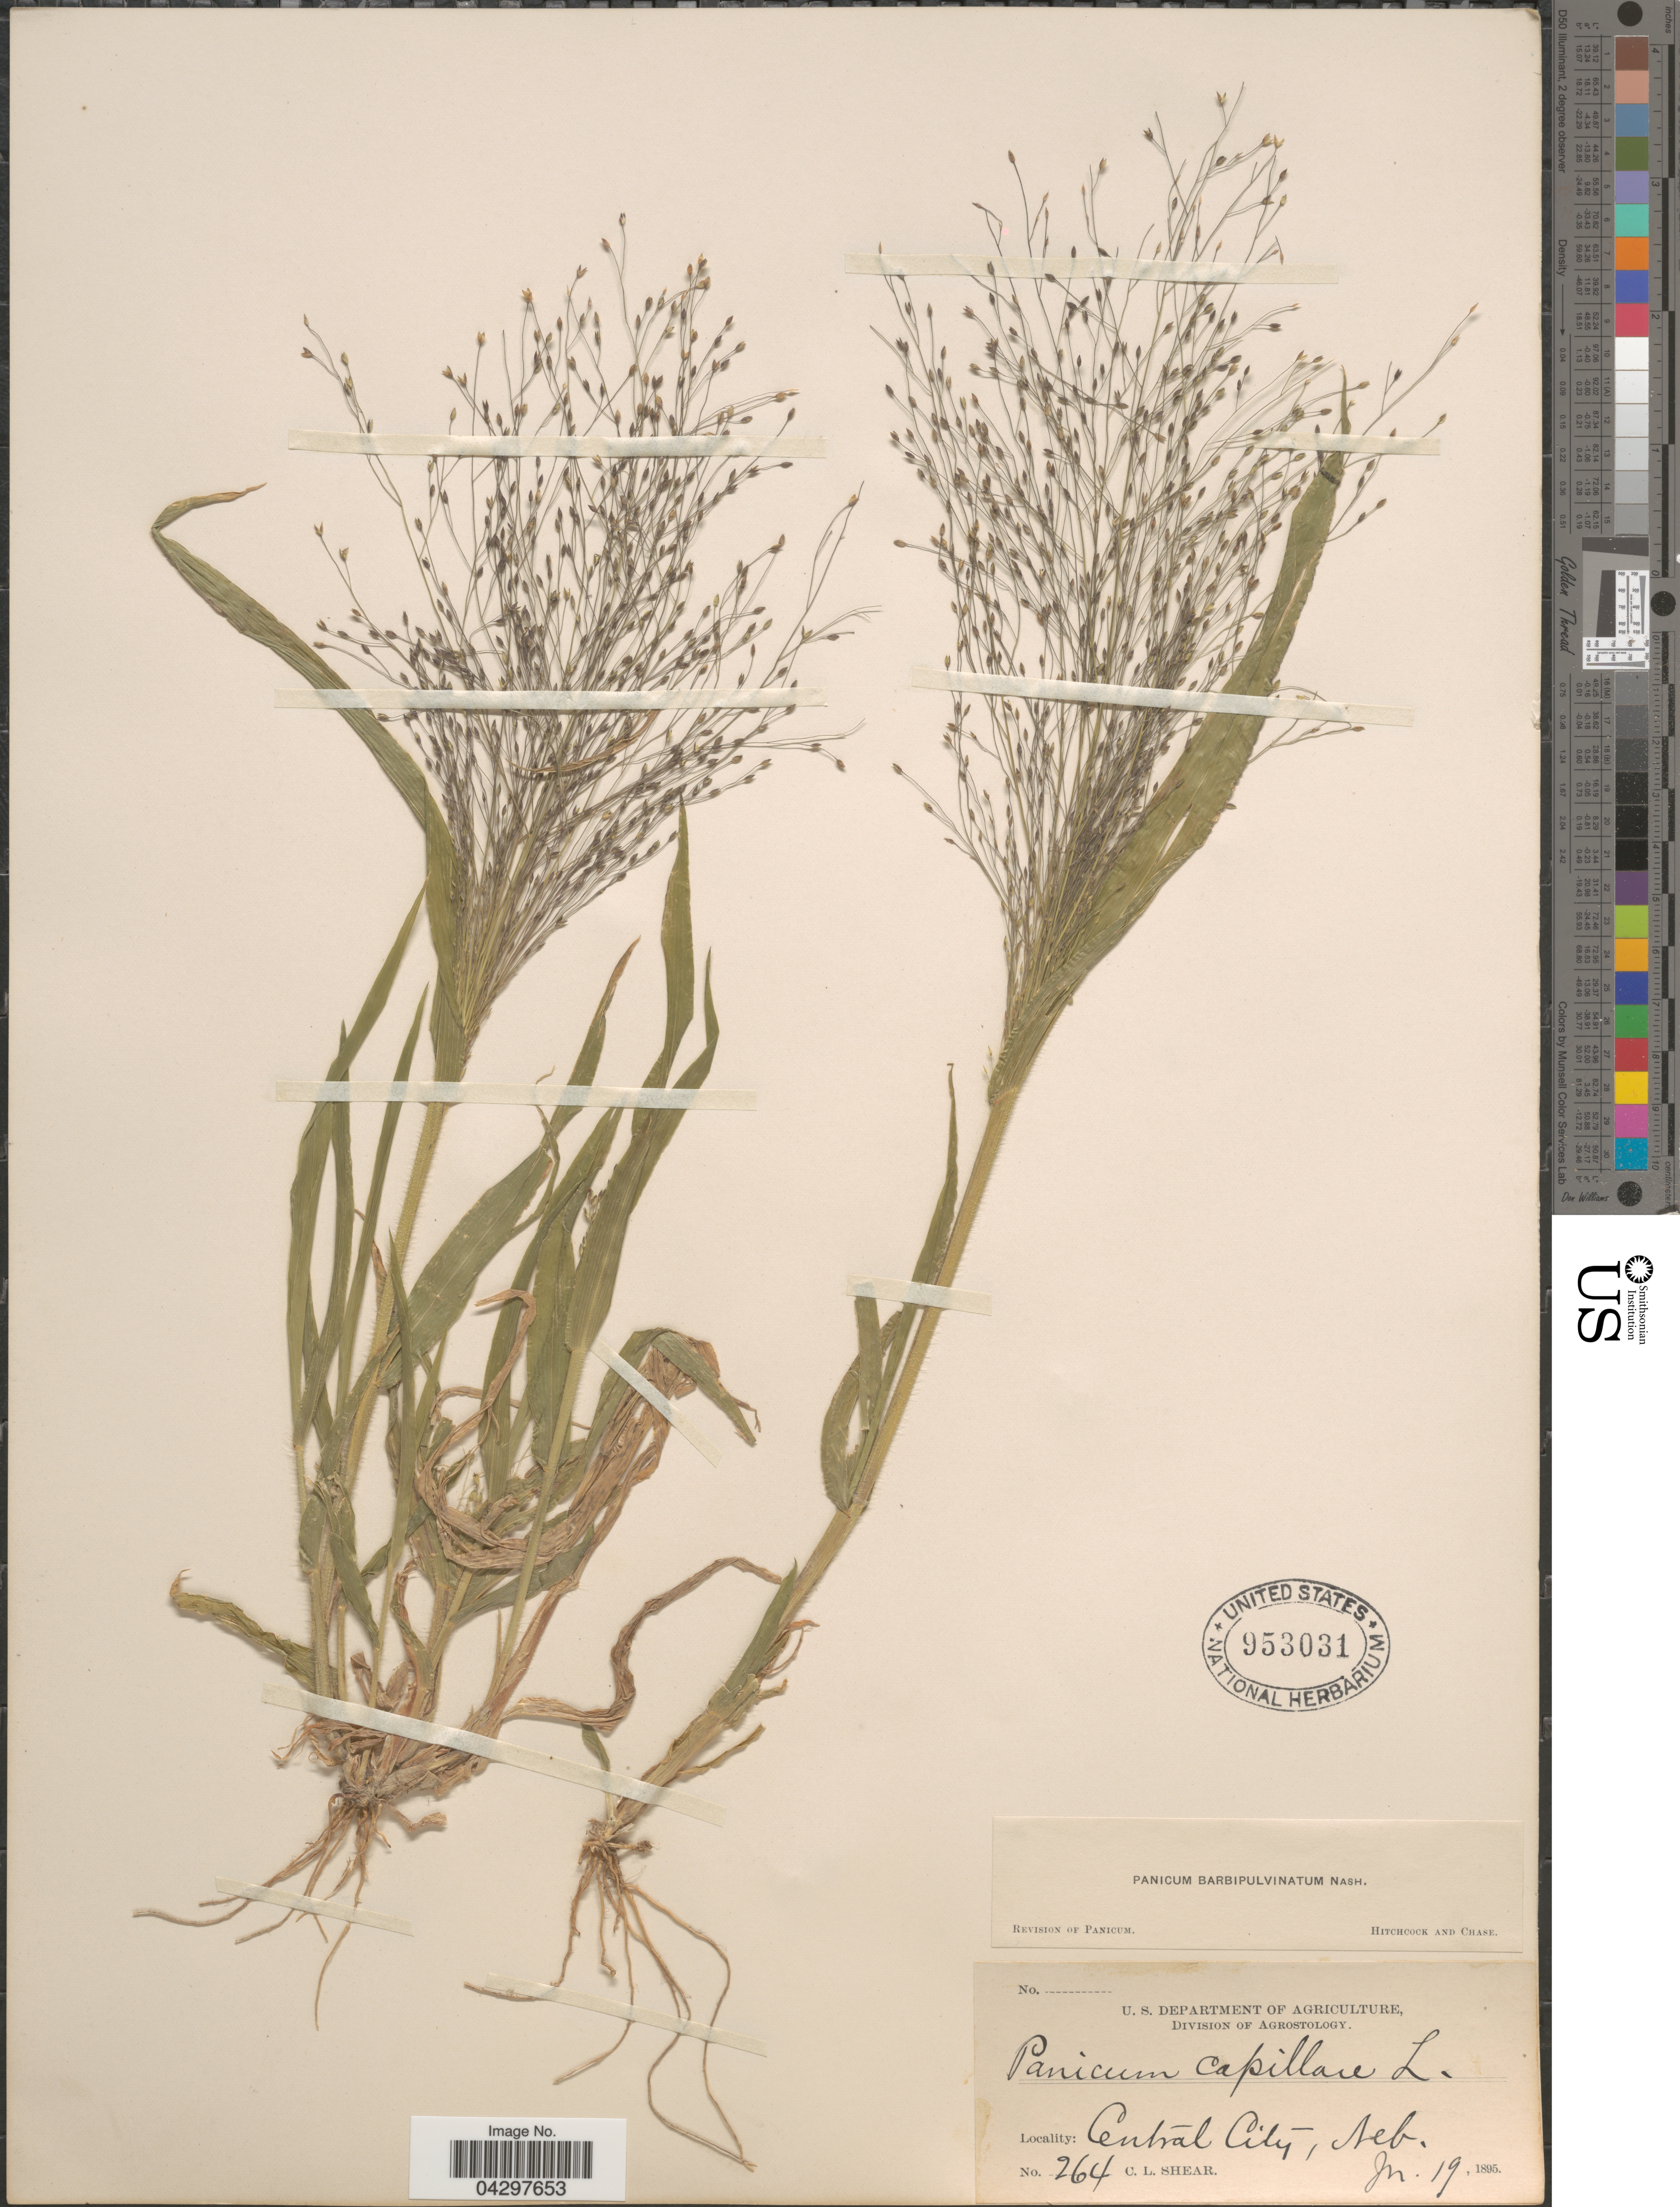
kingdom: Plantae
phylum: Tracheophyta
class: Liliopsida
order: Poales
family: Poaceae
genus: Panicum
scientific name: Panicum capillare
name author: L.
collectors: C. L. Shear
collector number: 264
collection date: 1895-06-19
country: United States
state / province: Nebraska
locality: Central City.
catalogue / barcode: US 953031